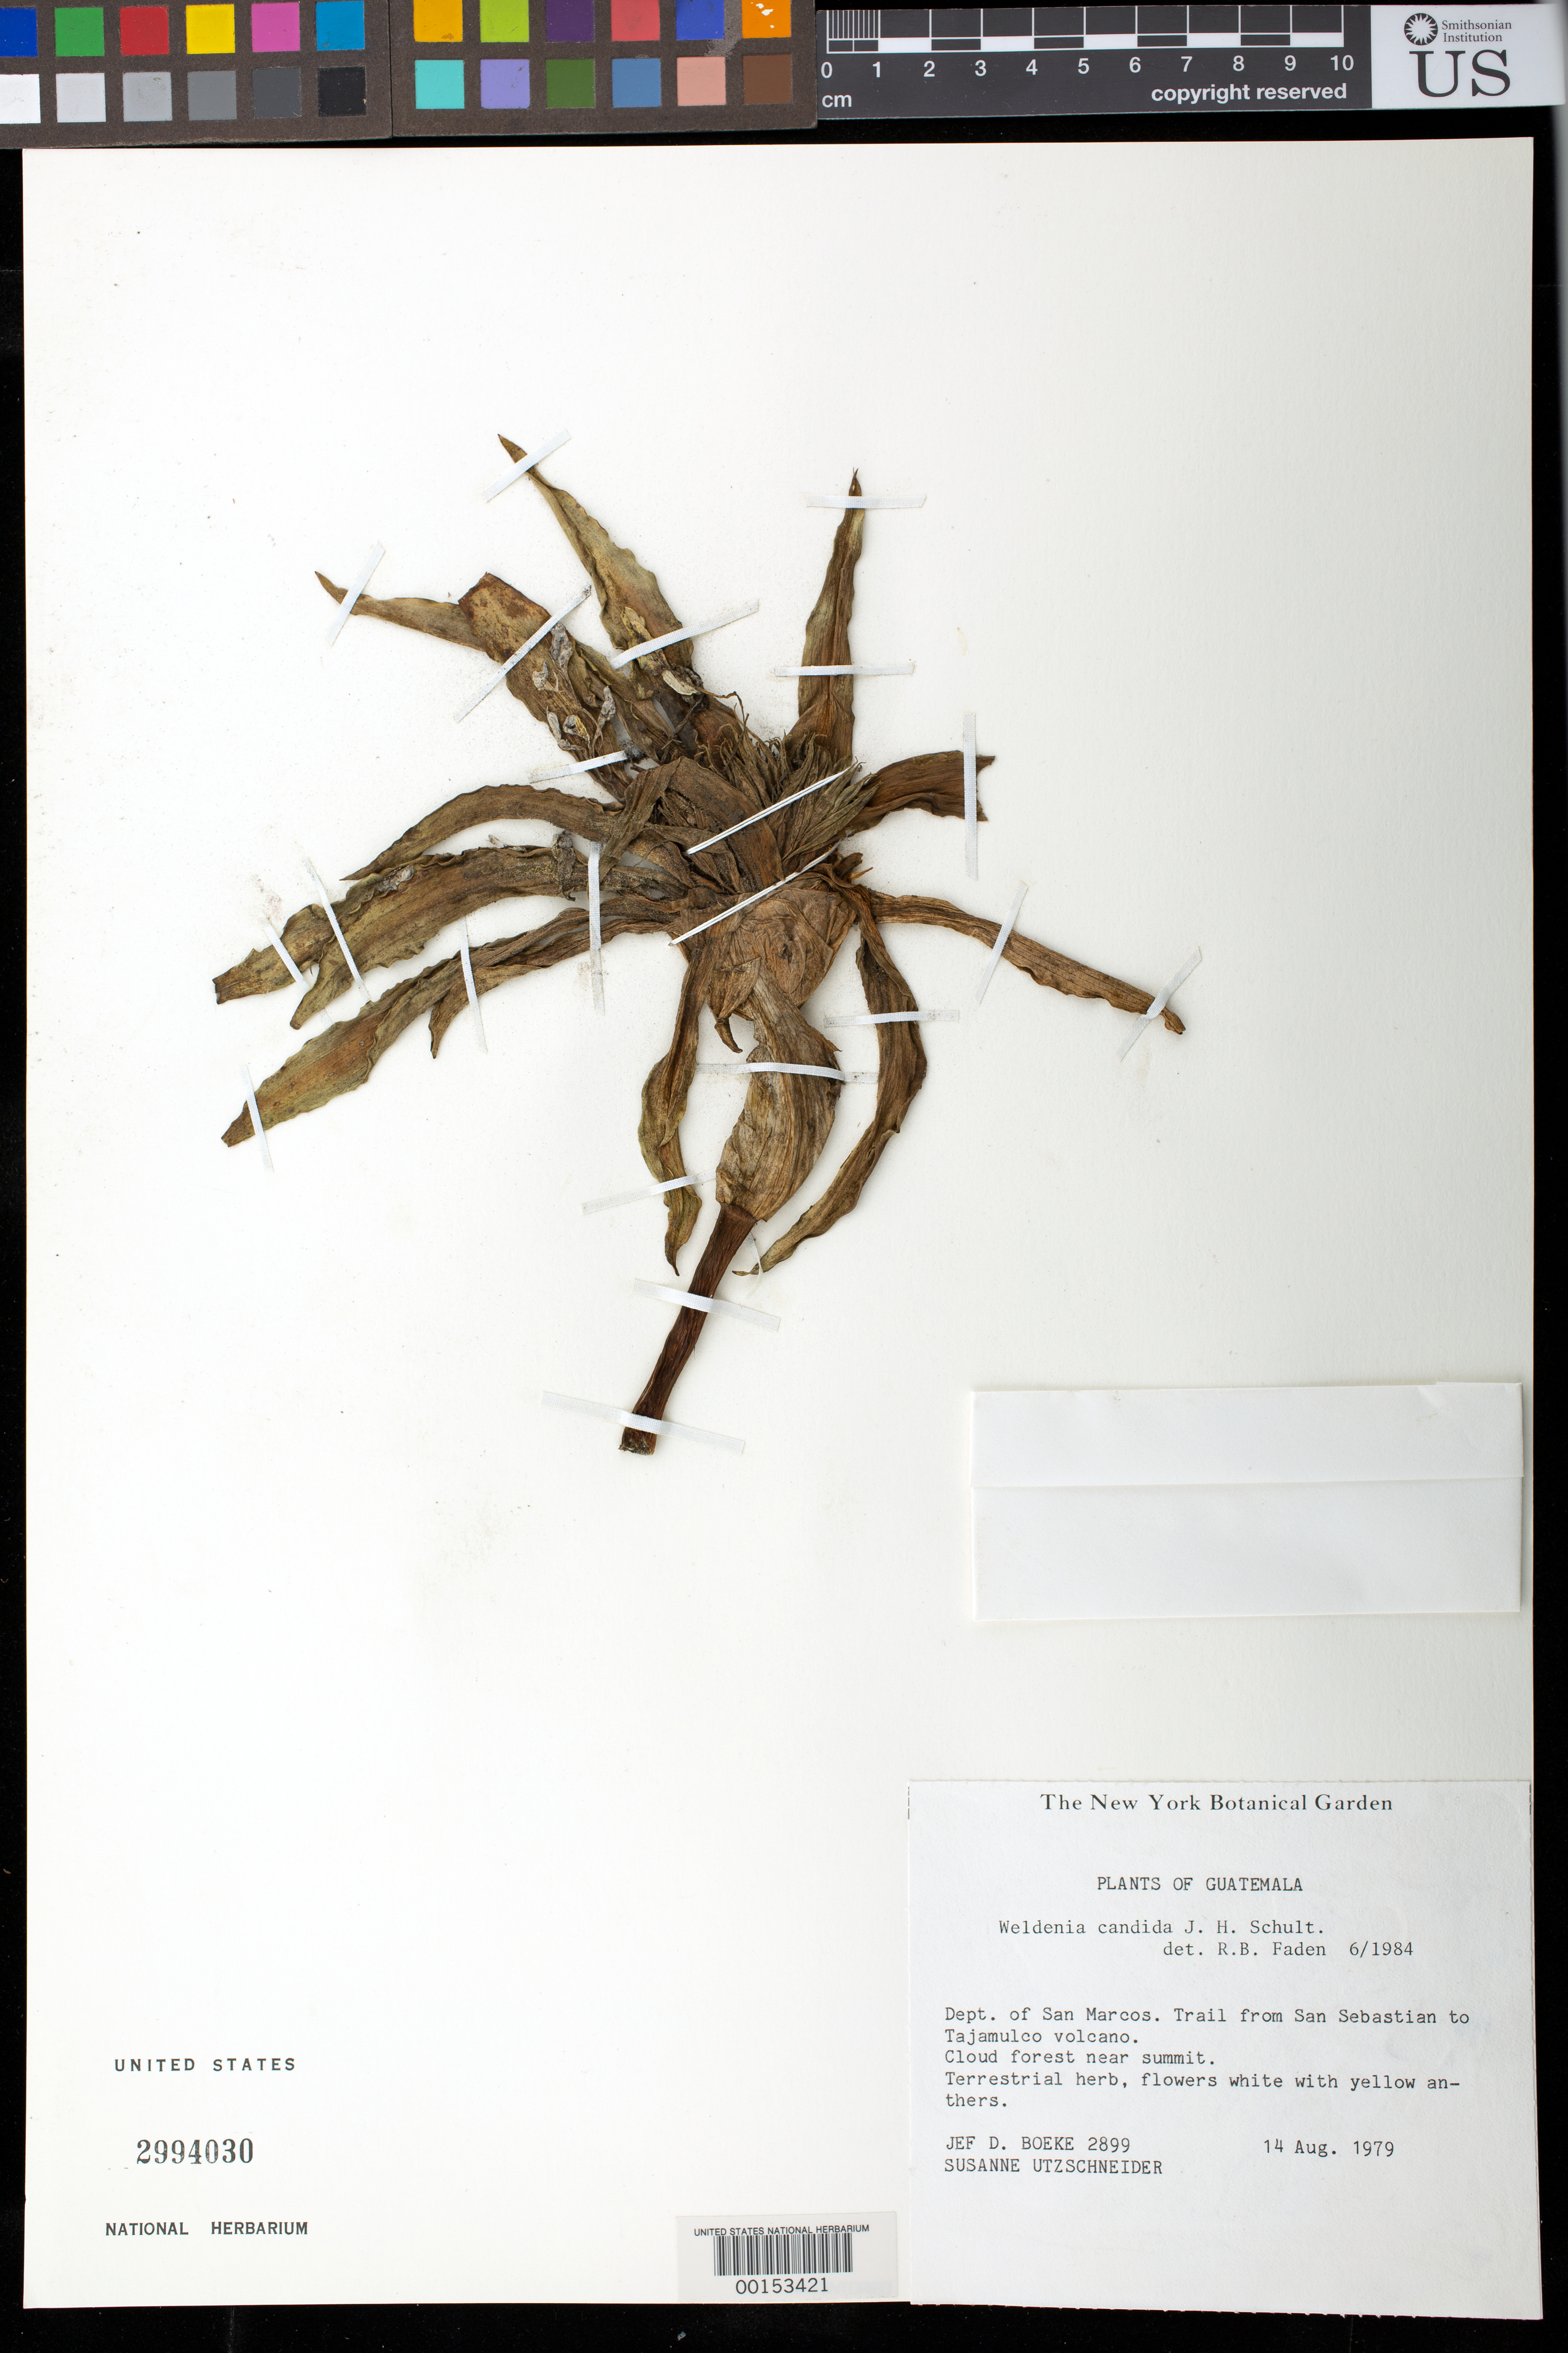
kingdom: Plantae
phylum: Tracheophyta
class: Liliopsida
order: Commelinales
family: Commelinaceae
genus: Weldenia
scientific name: Weldenia candida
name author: Schult. f.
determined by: Faden, Robert B., (US), Smithsonian Institution - National Museum of Natural History (UNITED STATES)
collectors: J. D. Boeke & S. Utzschneider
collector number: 2899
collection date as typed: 14 Aug 1979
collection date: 1979-08-14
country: Guatemala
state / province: San Marcos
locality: From San Sebastian to Tajumulco Volcan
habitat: Trailside, cloud forest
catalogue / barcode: US 2994030